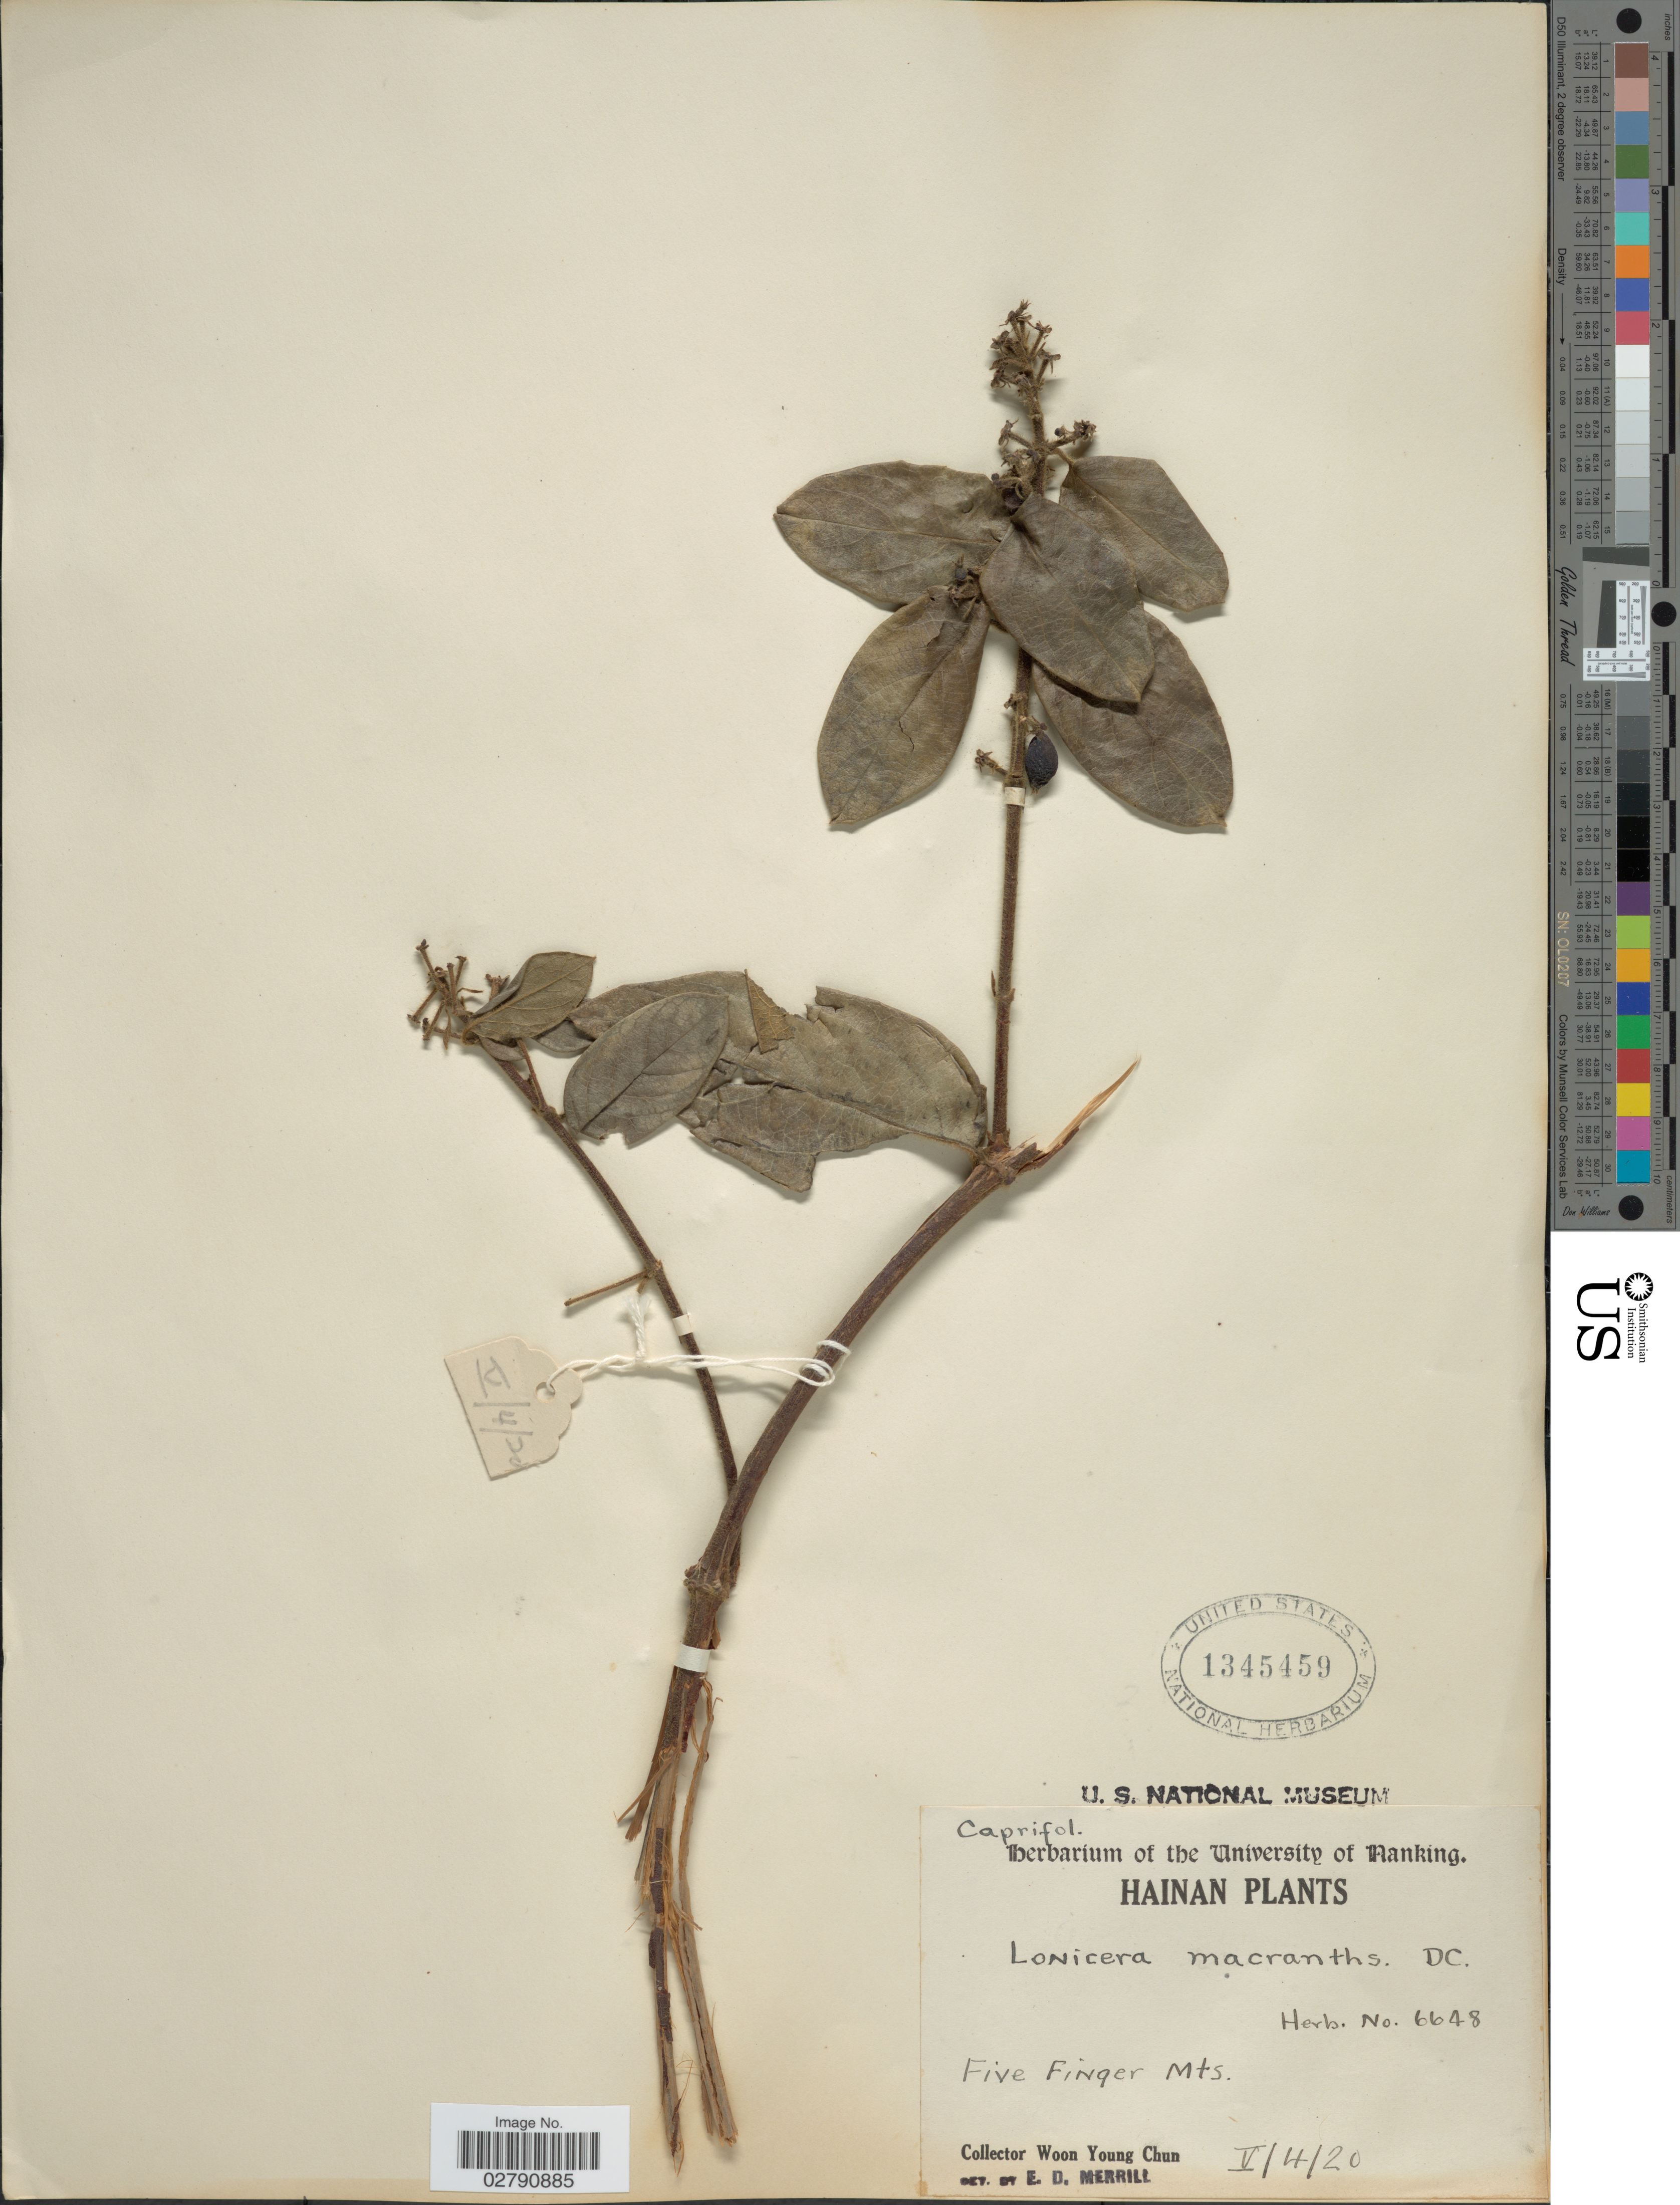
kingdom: Plantae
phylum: Tracheophyta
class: Magnoliopsida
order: Dipsacales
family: Caprifoliaceae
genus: Lonicera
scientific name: Lonicera macrantha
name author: Spreng.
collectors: W. Y. Chun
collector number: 6648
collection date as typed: Transcribed d/m/y: 4/5/20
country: China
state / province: Hainan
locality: Five Finger Mts.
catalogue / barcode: US 1345459